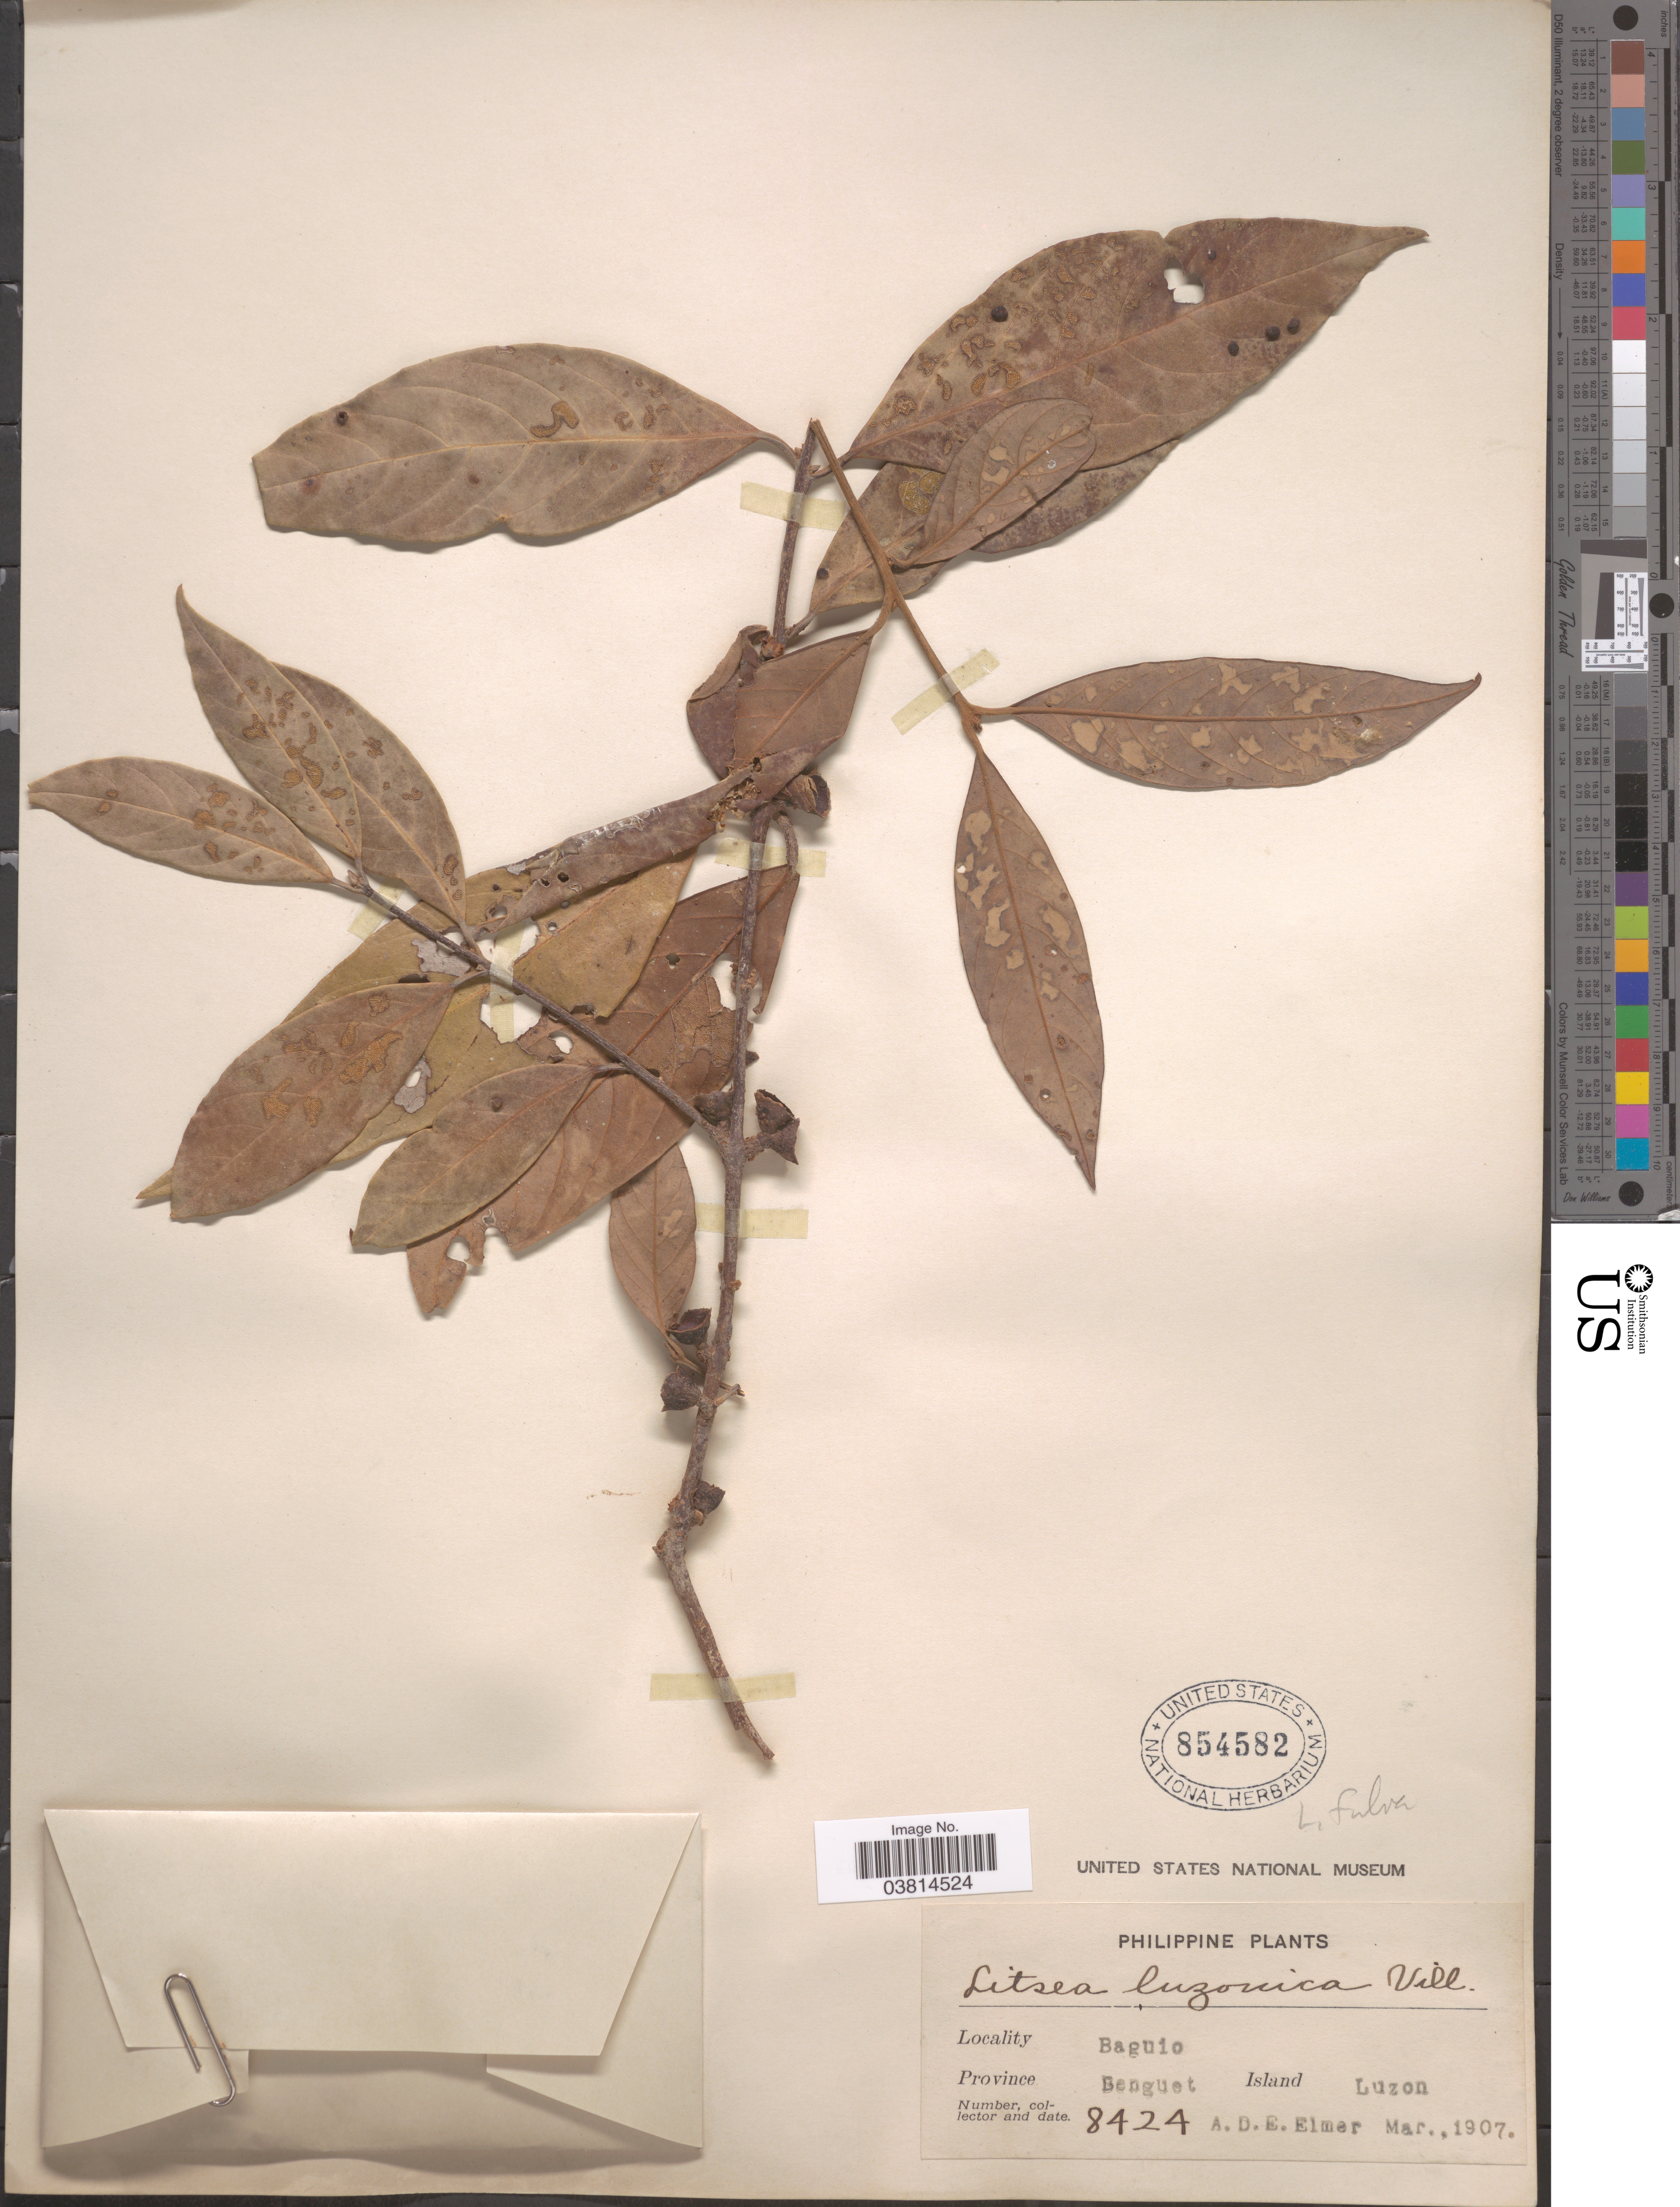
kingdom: Plantae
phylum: Tracheophyta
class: Magnoliopsida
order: Laurales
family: Lauraceae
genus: Litsea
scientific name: Litsea fulva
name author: (Blume) Fern.-Vill.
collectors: A. D. E. Elmer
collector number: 8424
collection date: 1907-03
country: Philippines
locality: Baguio. Province Benguet. Island Luzon.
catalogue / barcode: US 854582